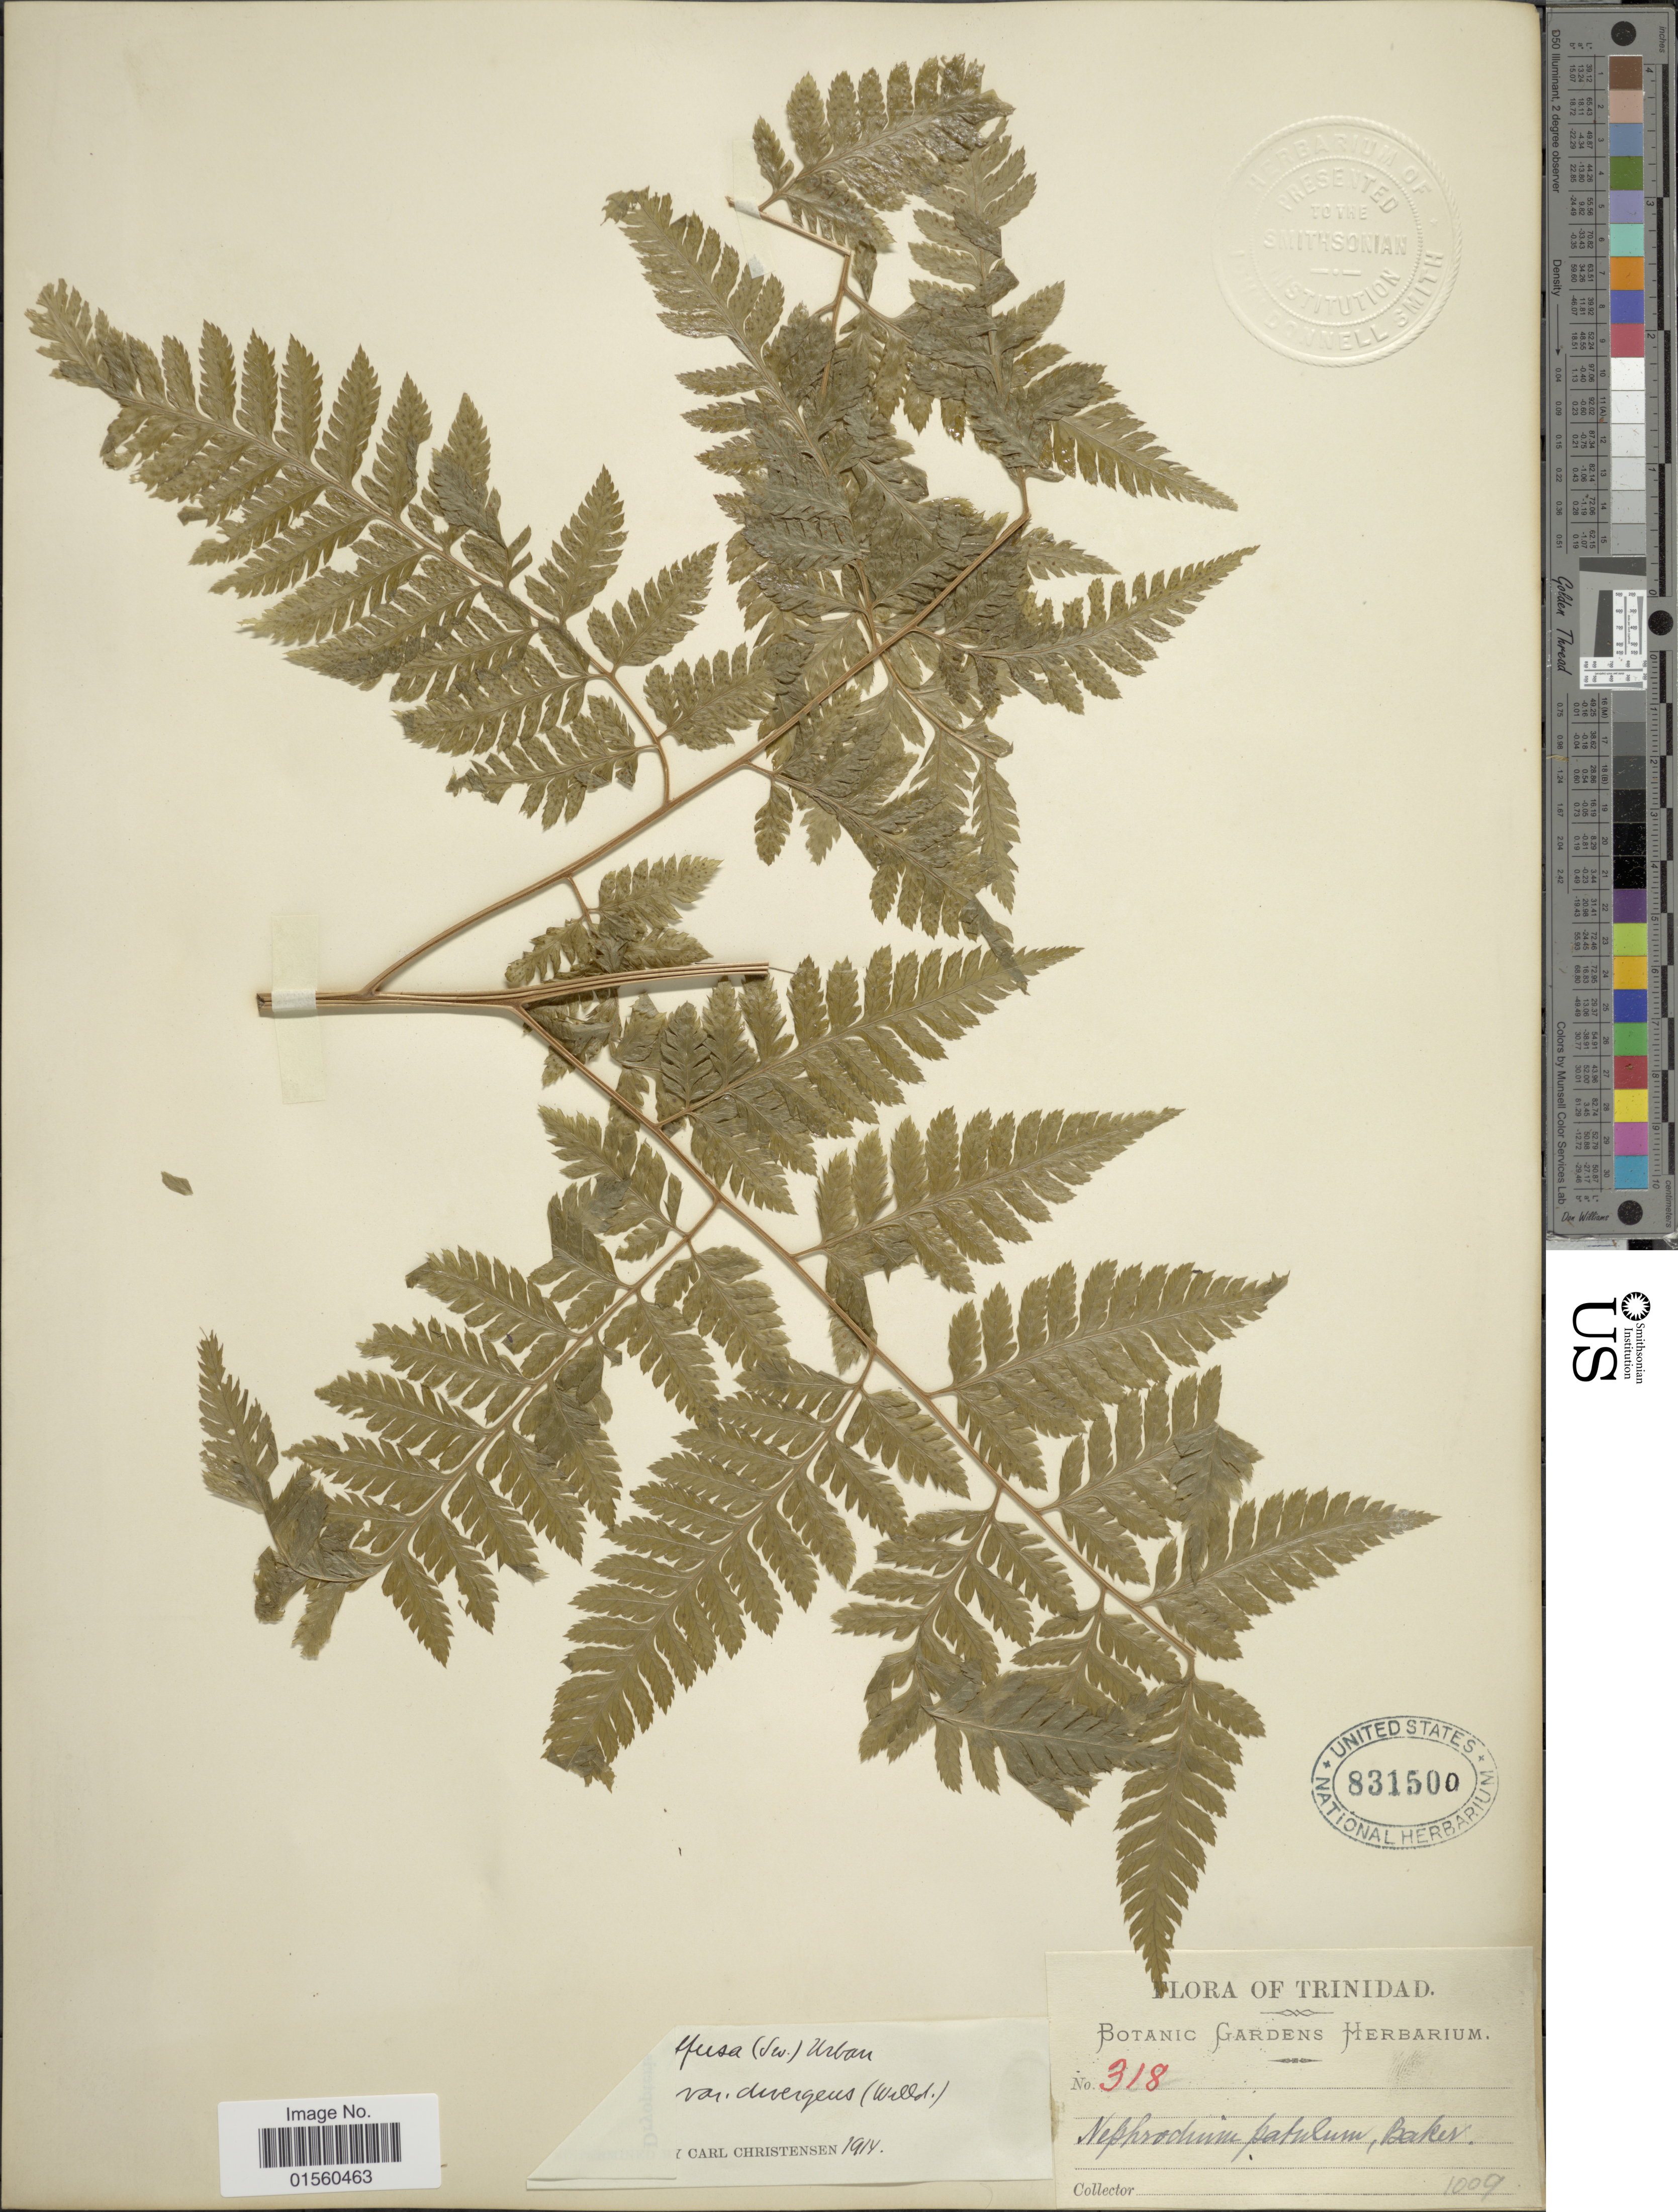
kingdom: Plantae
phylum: Tracheophyta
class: Polypodiopsida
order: Polypodiales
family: Dryopteridaceae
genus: Parapolystichum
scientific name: Parapolystichum effusum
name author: (Sw.) Ching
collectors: C. F. A. Christensen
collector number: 318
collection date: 1914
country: Trinidad and Tobago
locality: Trinidad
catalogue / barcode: US 831500